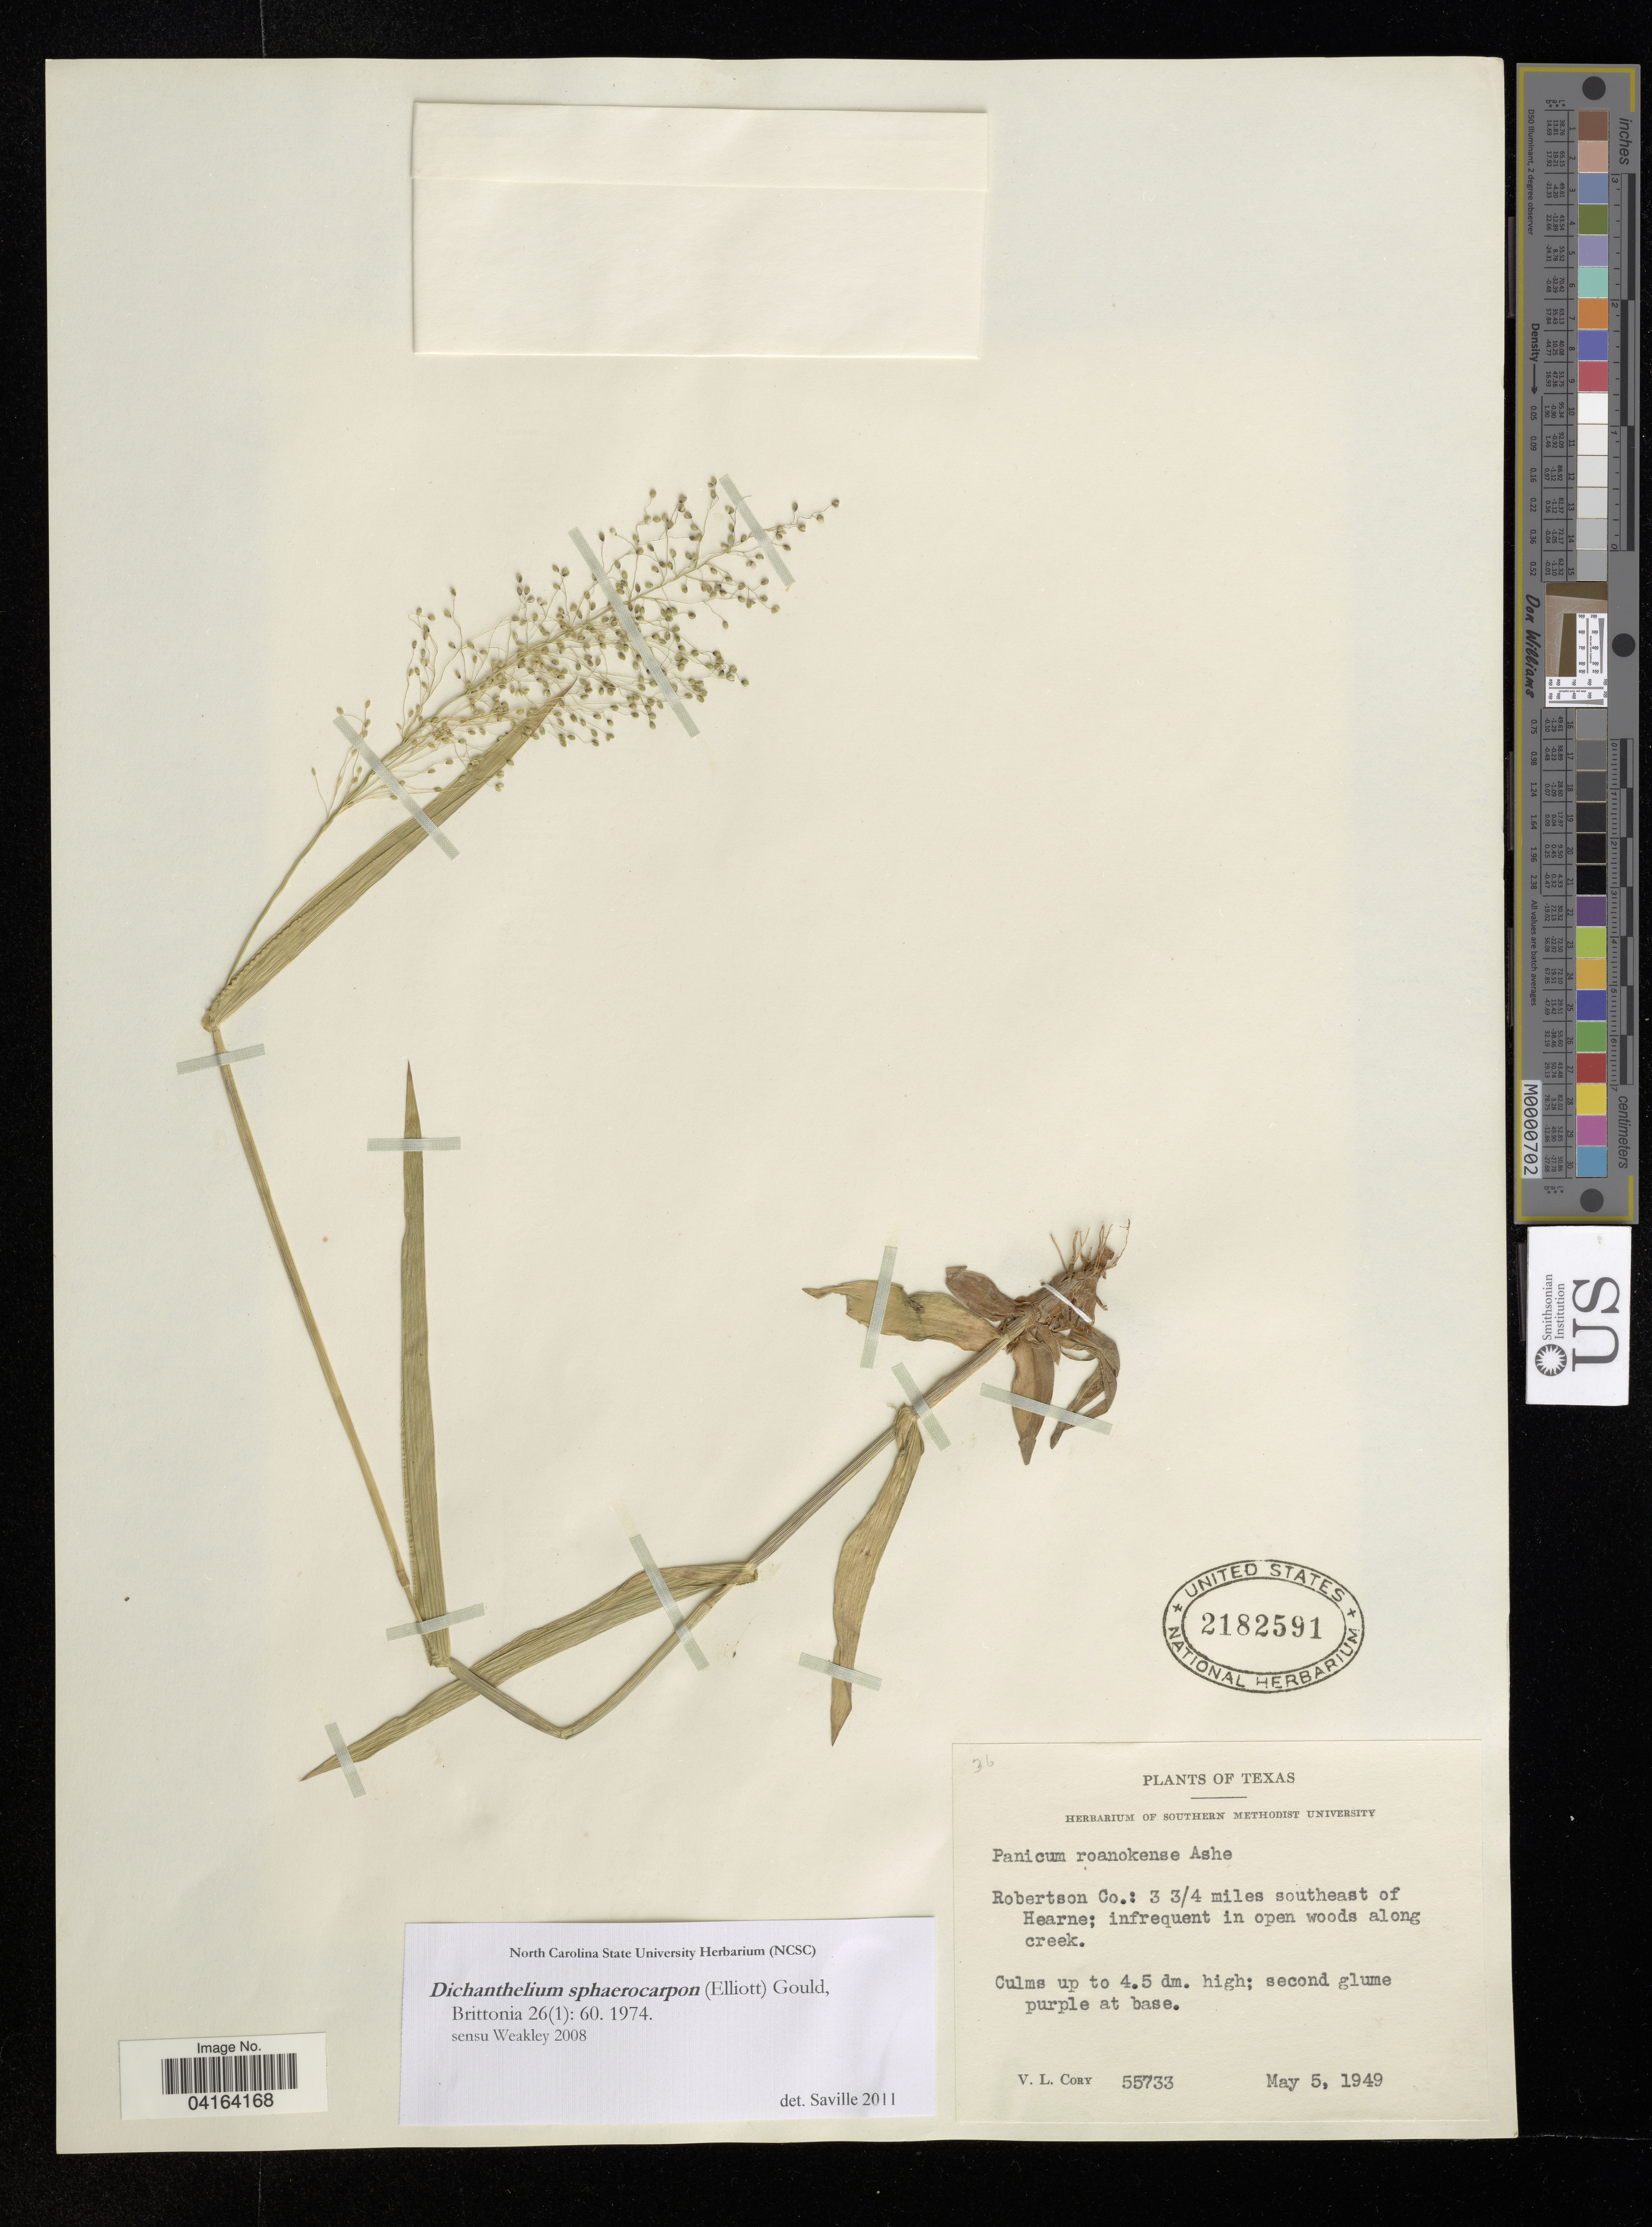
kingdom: Plantae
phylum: Tracheophyta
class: Liliopsida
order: Poales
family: Poaceae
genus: Dichanthelium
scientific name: Dichanthelium sphaerocarpon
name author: Gould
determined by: Saville, A. C., (NCSC), North Carolina State University (UNITED STATES)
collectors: V. Cory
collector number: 55733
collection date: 1949-05-05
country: United States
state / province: Texas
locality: Robertson Co.: 3 3/4 miles southeast of Hearne; infrequent in open woods along creek.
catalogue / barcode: US 2182591